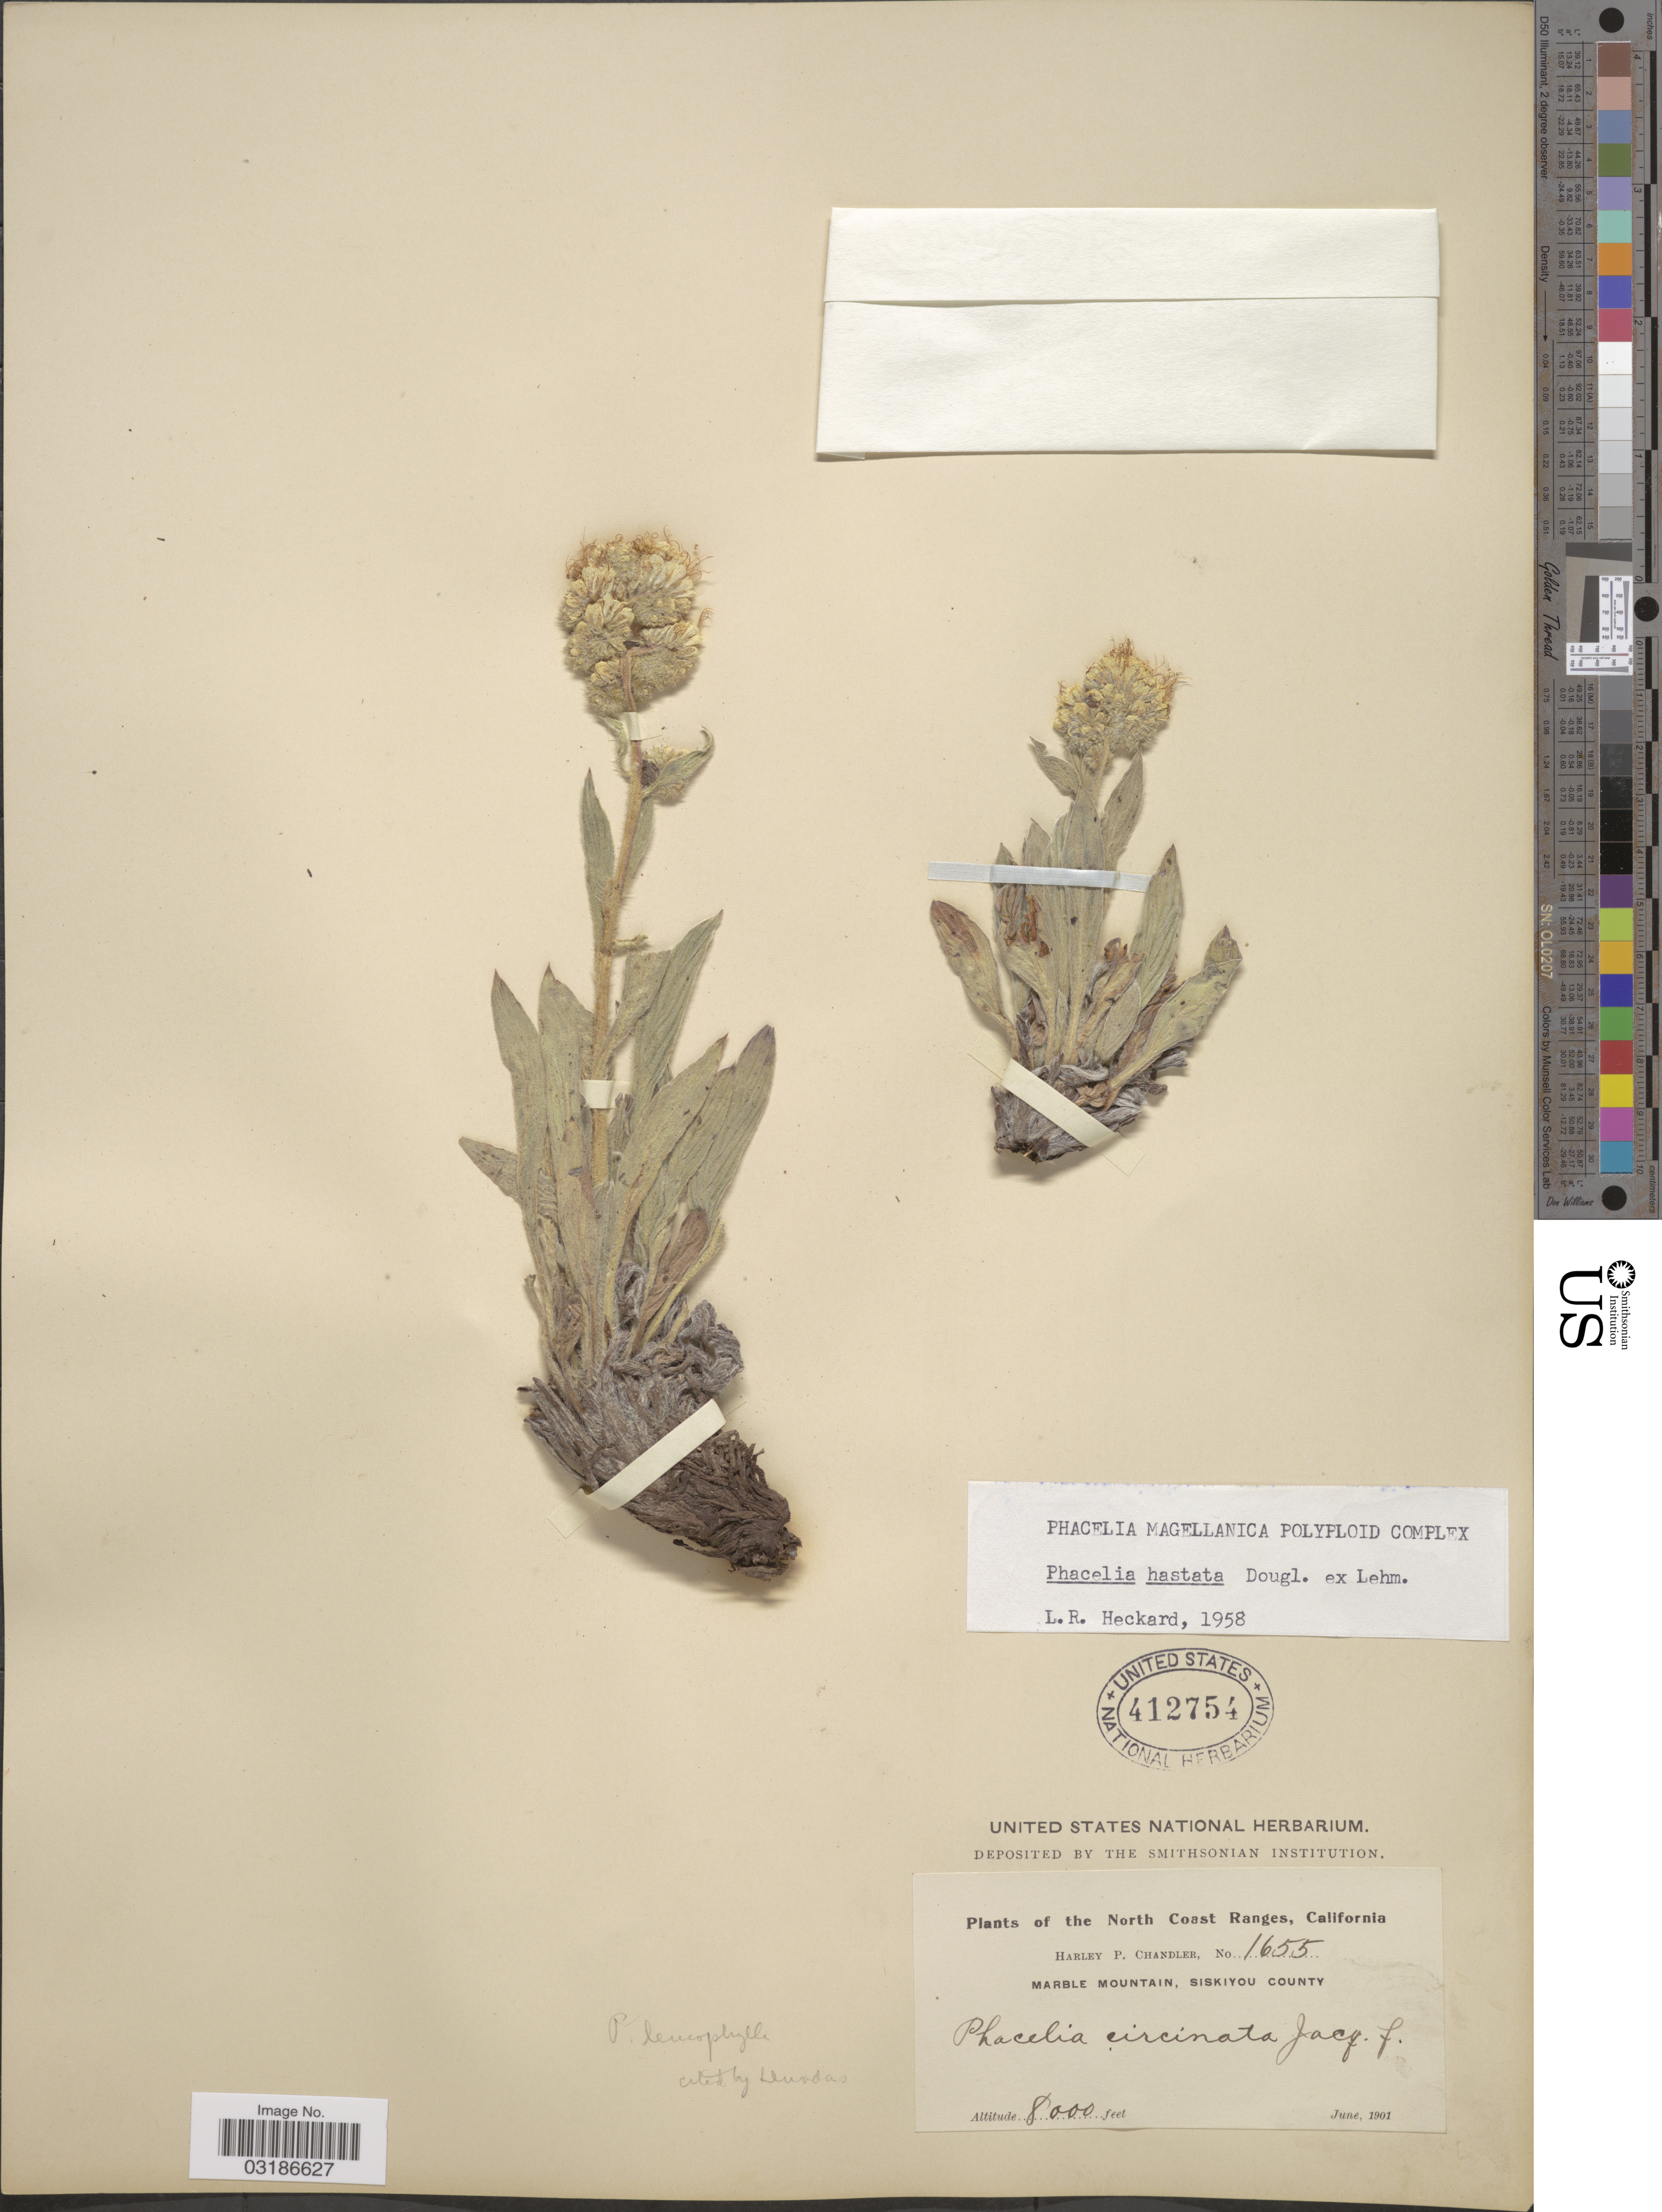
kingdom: Plantae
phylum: Tracheophyta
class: Magnoliopsida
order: Boraginales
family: Hydrophyllaceae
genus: Phacelia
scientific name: Phacelia hastata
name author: Douglas ex Lehm.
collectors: H. Chandler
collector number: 1655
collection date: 1901-06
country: United States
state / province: California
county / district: Siskiyou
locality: The North Coast Ranges, Marble Mountain, Siskiyou County.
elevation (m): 2438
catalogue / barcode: US 412754